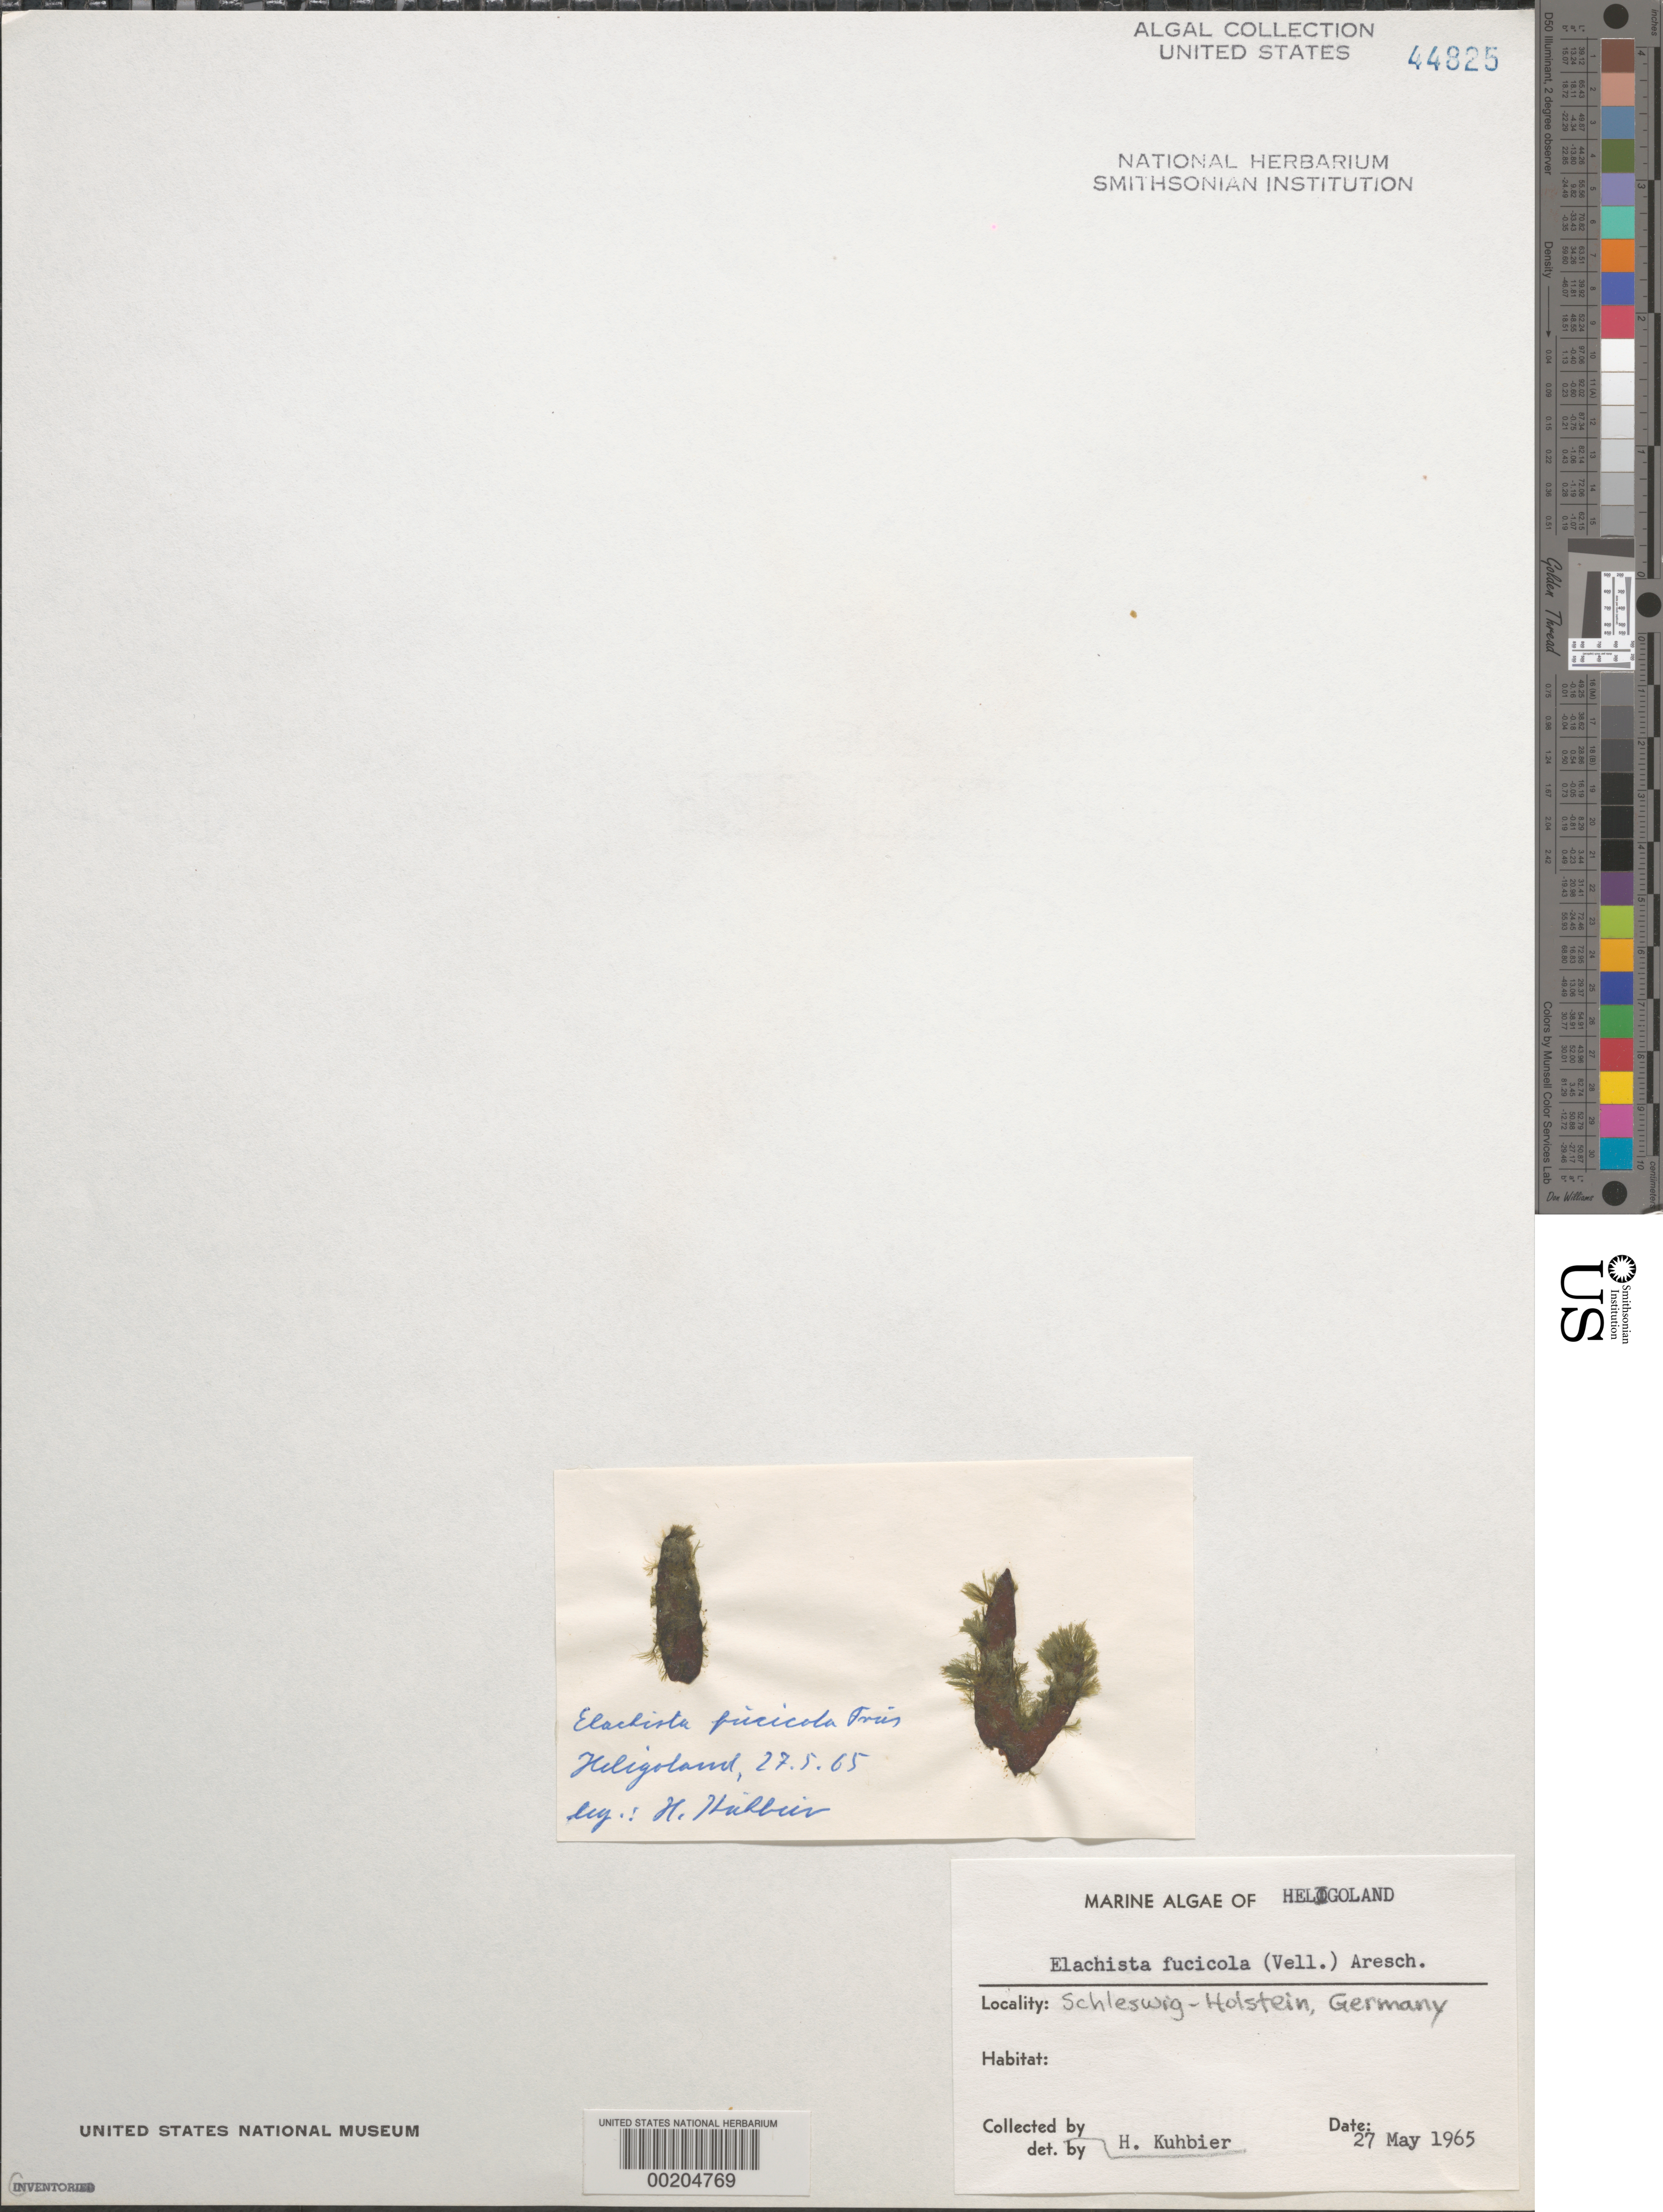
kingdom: Chromista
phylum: Ochrophyta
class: Phaeophyceae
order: Ectocarpales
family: Chordariaceae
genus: Elachista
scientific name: Elachista fucicola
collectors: H. Kuhbier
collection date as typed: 27 May 1965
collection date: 1965-05-27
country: Germany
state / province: Schleswig-Holstein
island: Helgoland (Heligoland)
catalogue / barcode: US 44825